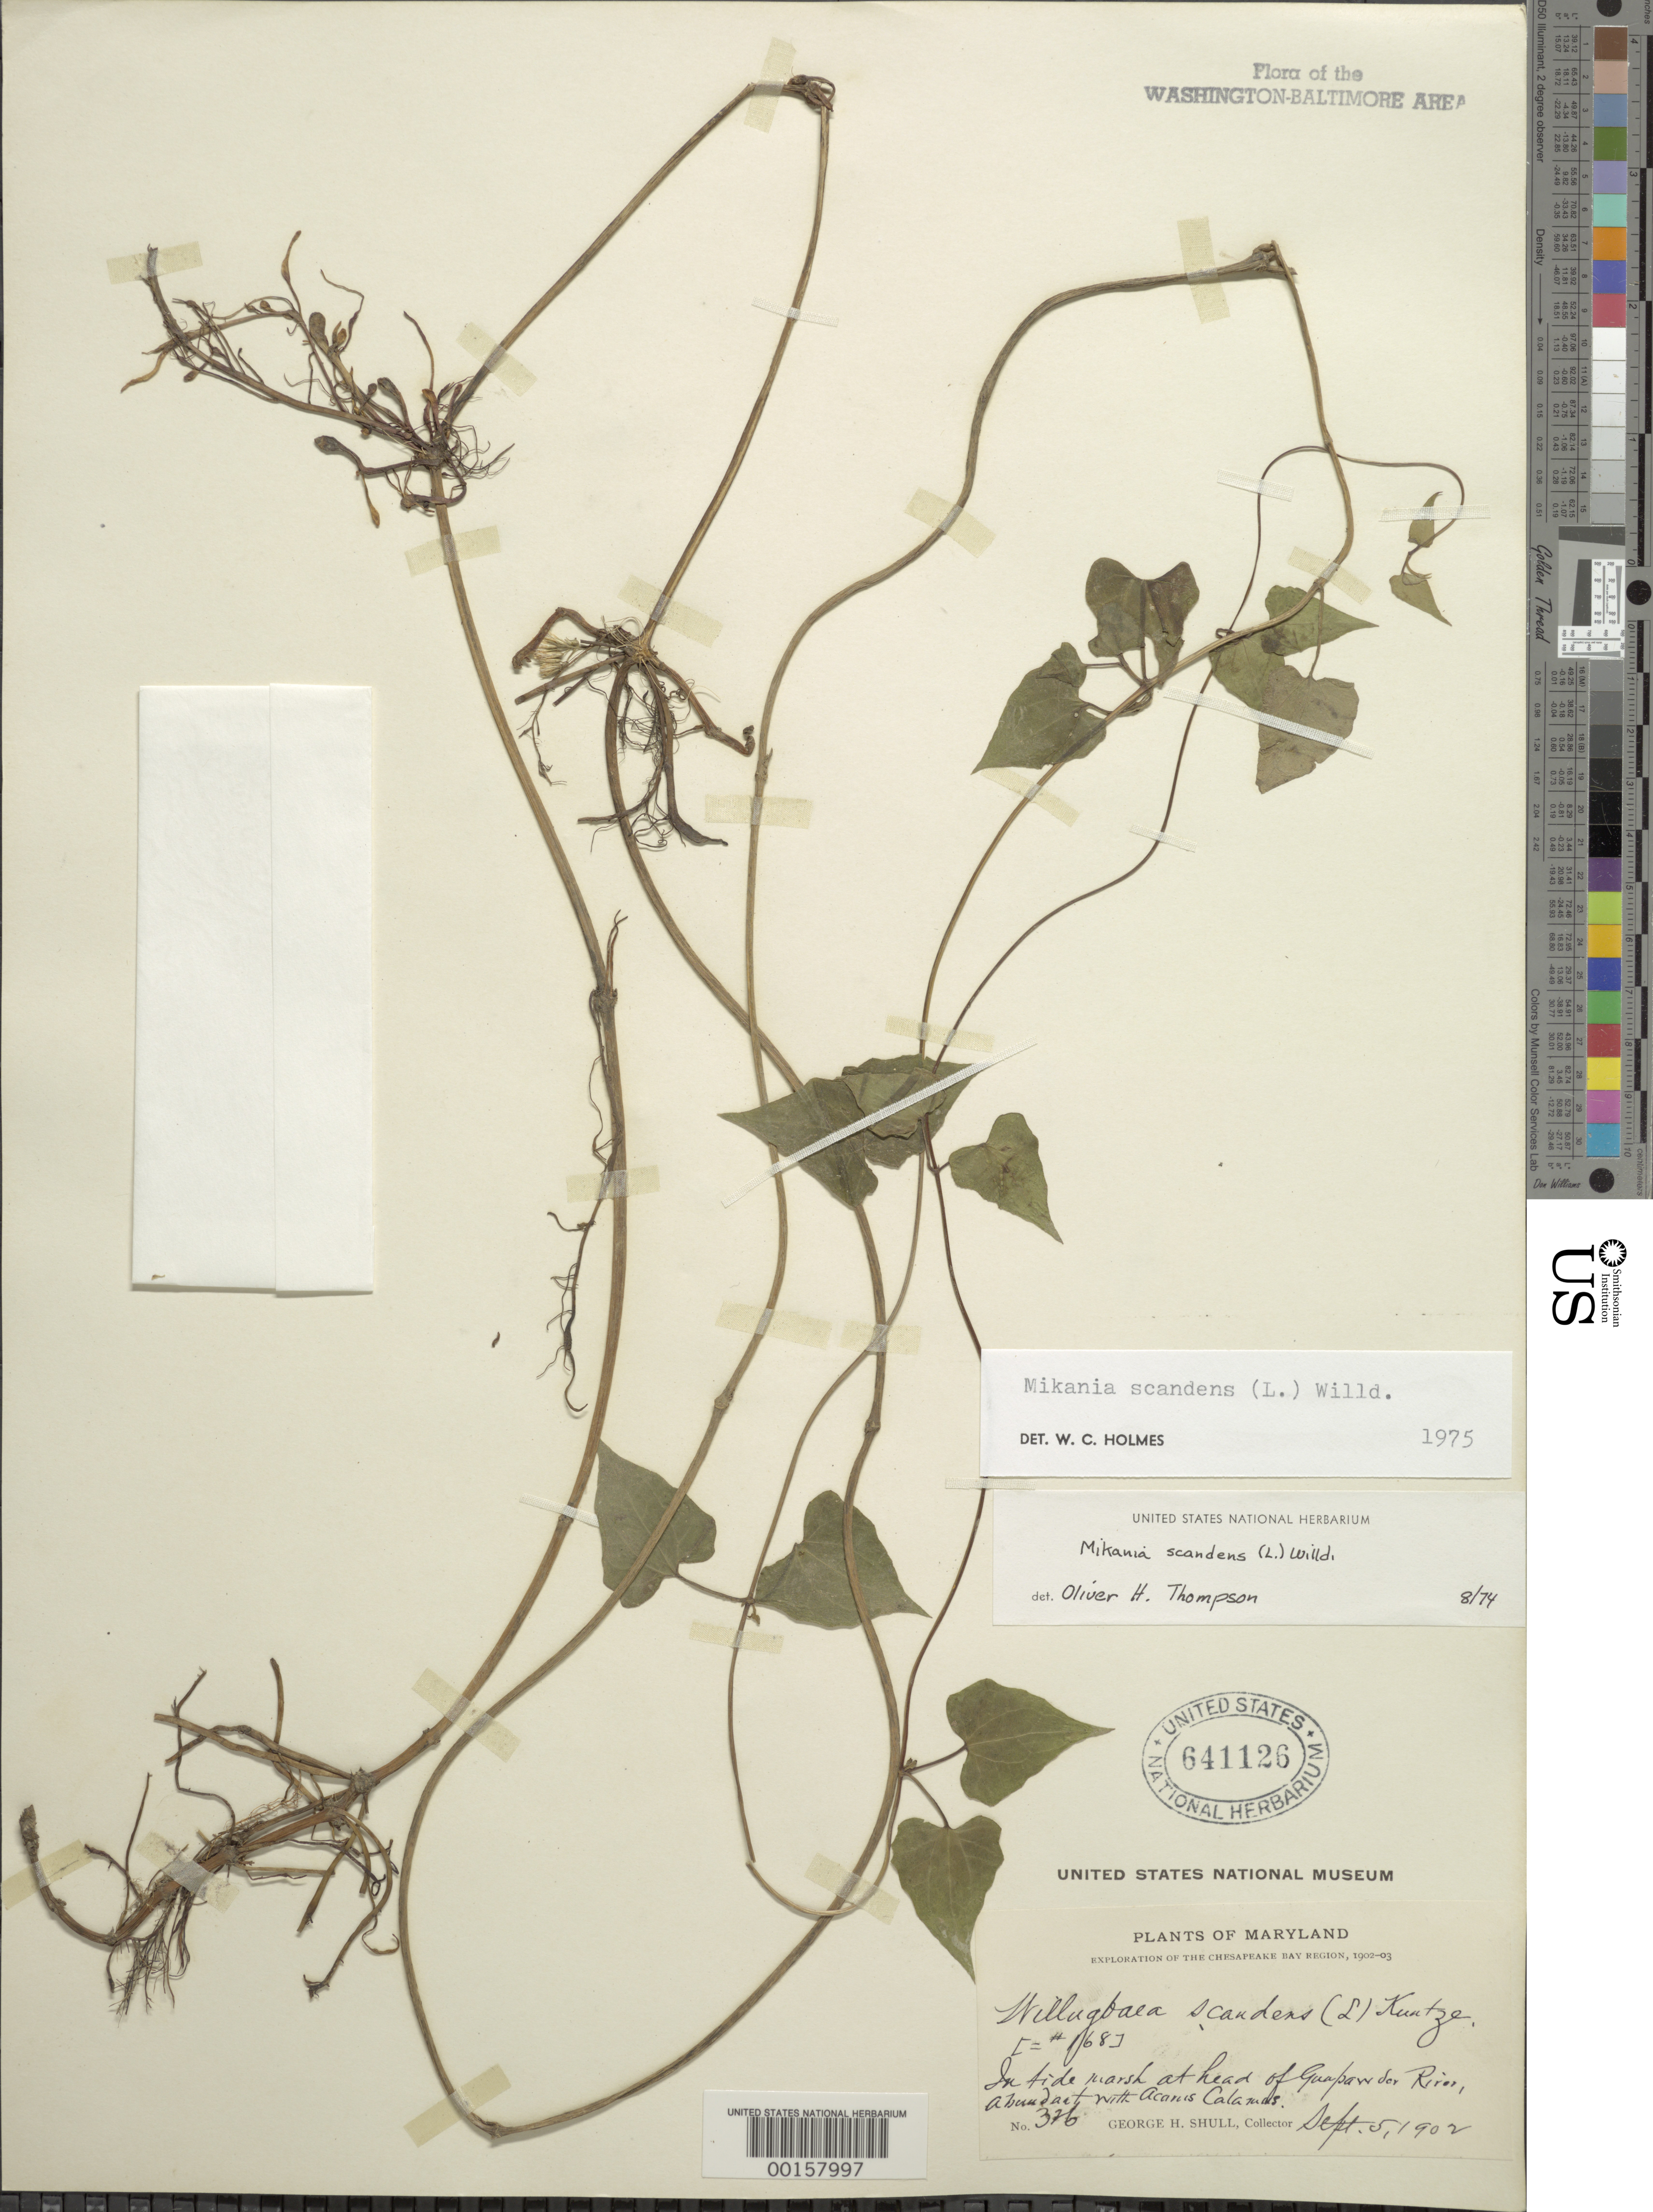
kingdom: Plantae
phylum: Tracheophyta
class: Magnoliopsida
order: Asterales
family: Asteraceae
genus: Mikania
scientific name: Mikania scandens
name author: (L.) Willd.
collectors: G. H. Shull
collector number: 376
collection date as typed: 05 Sep 1902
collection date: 1902-09-05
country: United States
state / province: Maryland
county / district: Baltimore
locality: Head of Gunpowder River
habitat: Tide marsh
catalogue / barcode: US 641126